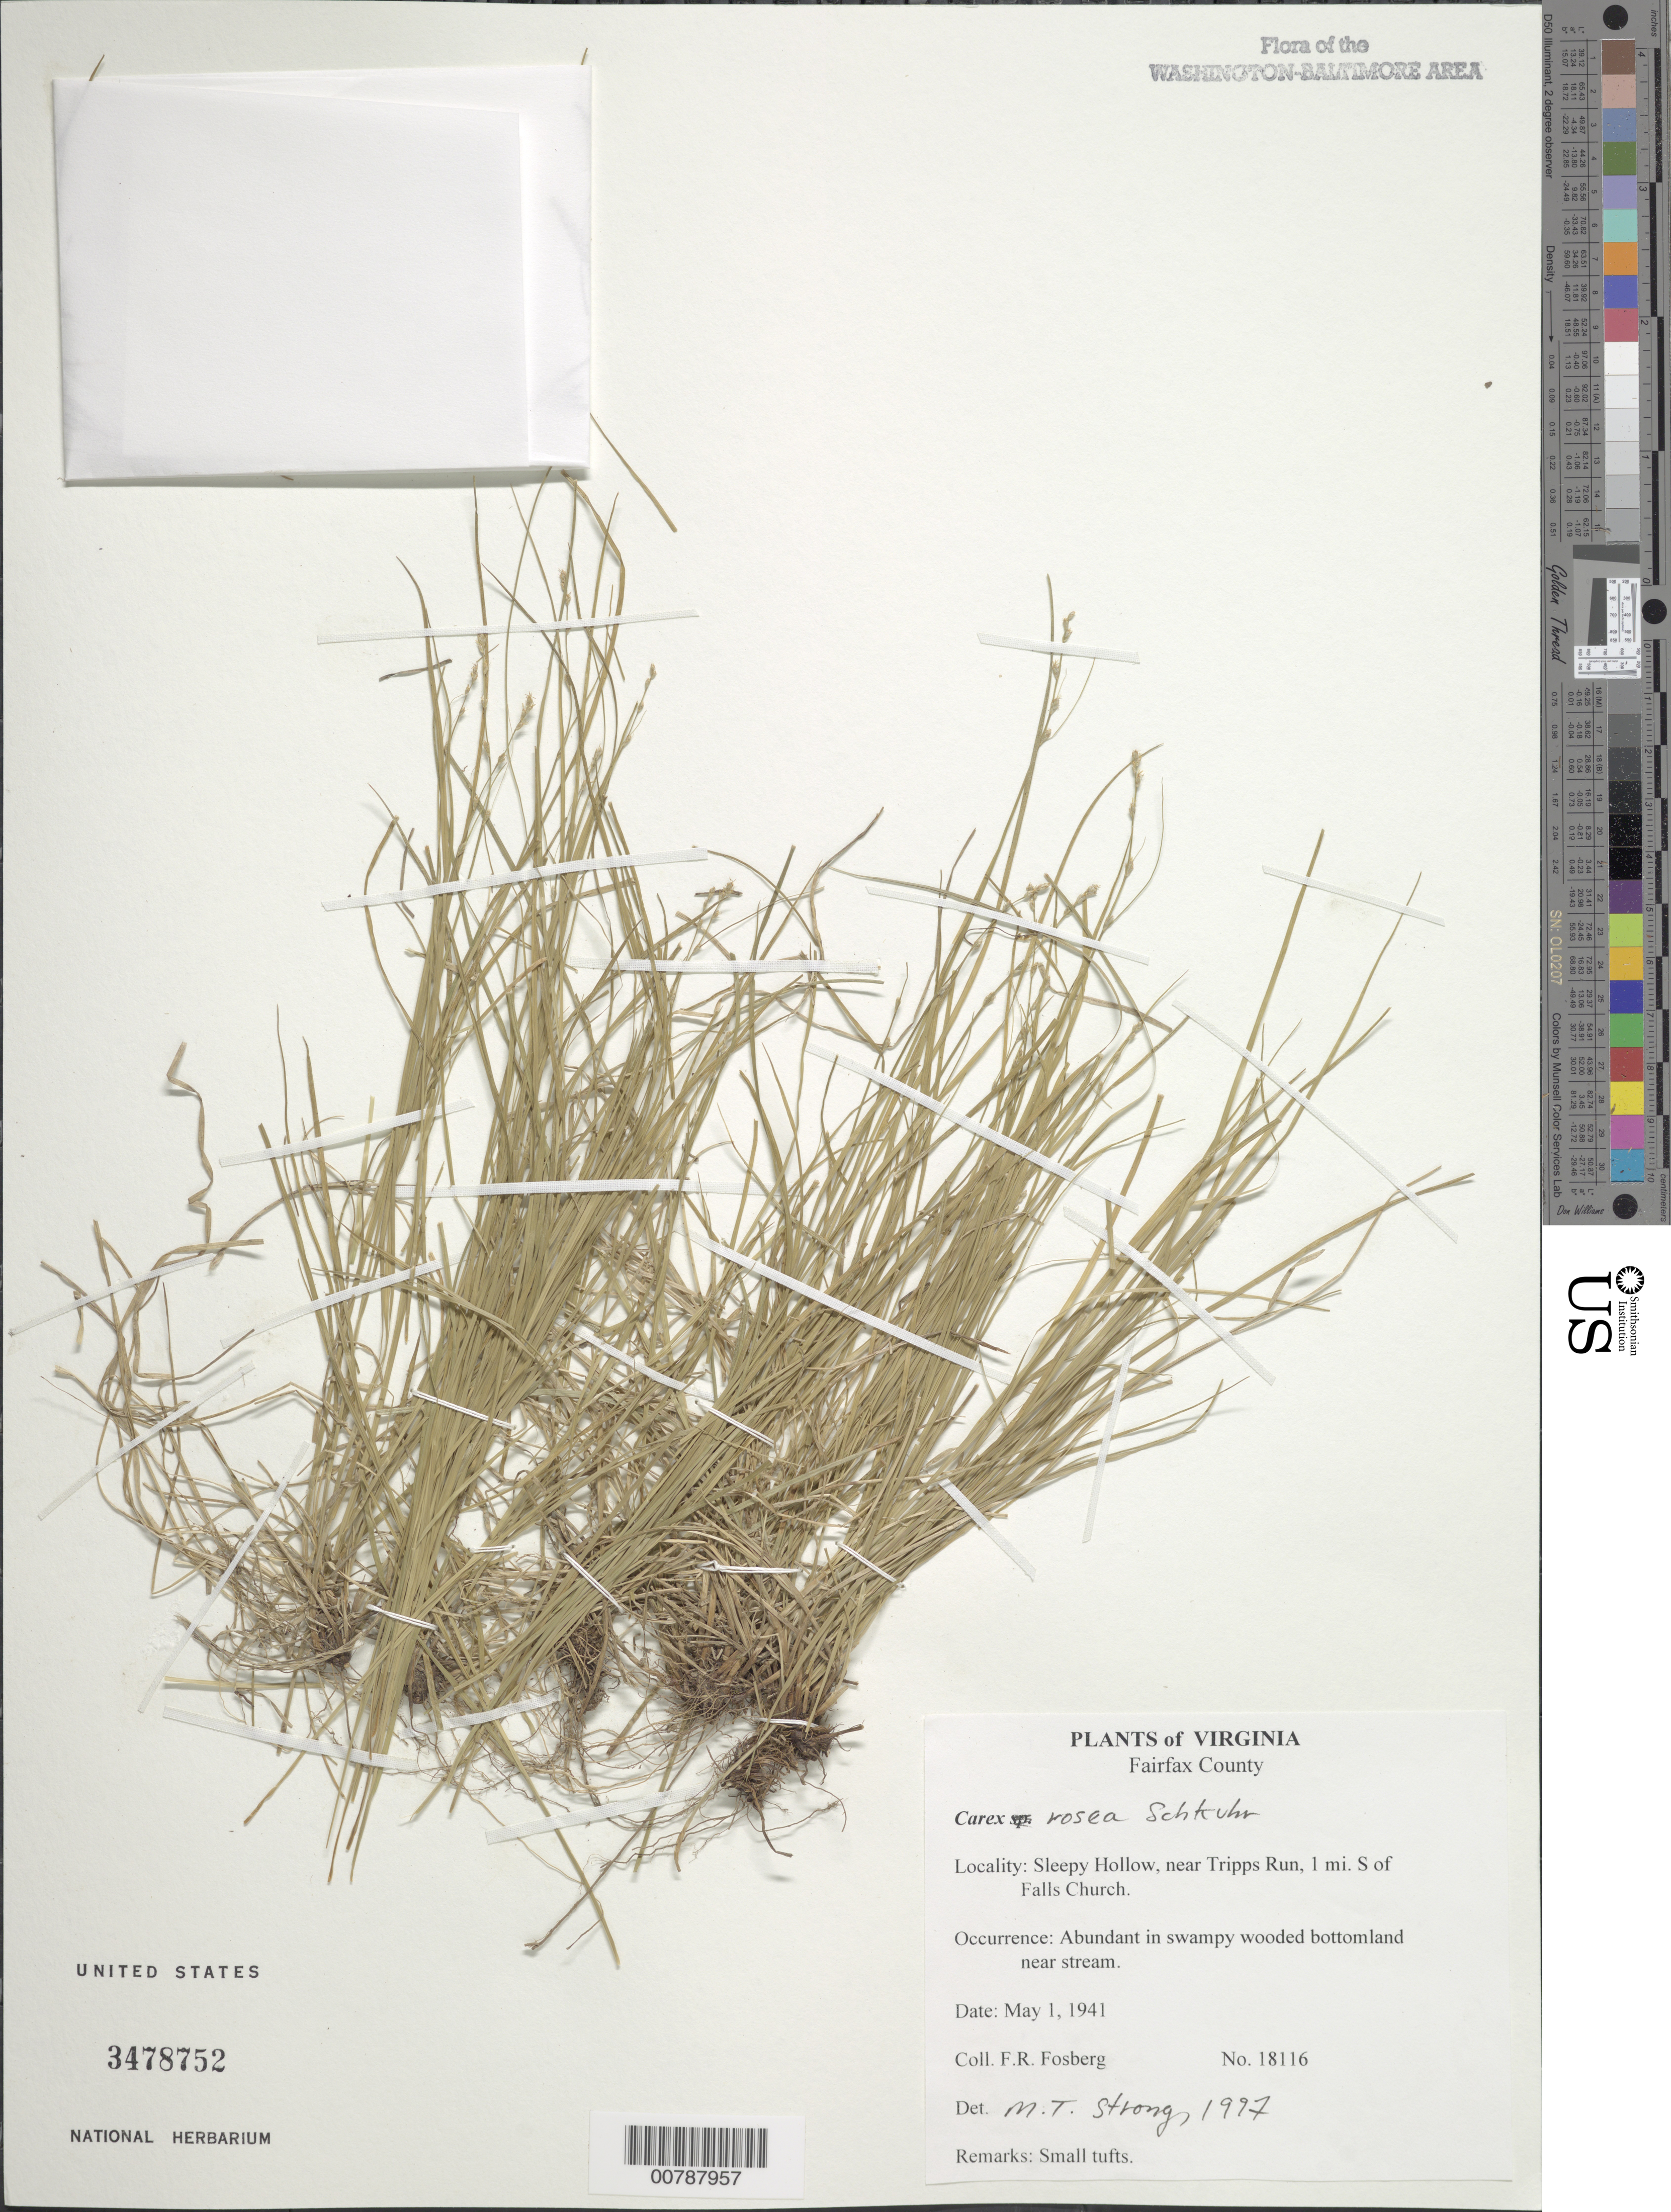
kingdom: Plantae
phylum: Tracheophyta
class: Liliopsida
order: Poales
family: Cyperaceae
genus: Carex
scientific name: Carex rosea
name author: Willd.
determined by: Strong, M. T., (US), Smithsonian Institution - National Museum of Natural History (UNITED STATES)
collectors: F. R. Fosberg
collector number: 18116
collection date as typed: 01 May 1941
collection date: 1941-05-01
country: United States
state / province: Virginia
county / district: Fairfax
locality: Sleepy Hollow, near Tripps Run, 1 mi. S of Falls Church.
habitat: Abundant in swampy wooded bottomland near stream.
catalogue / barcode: US 3478752